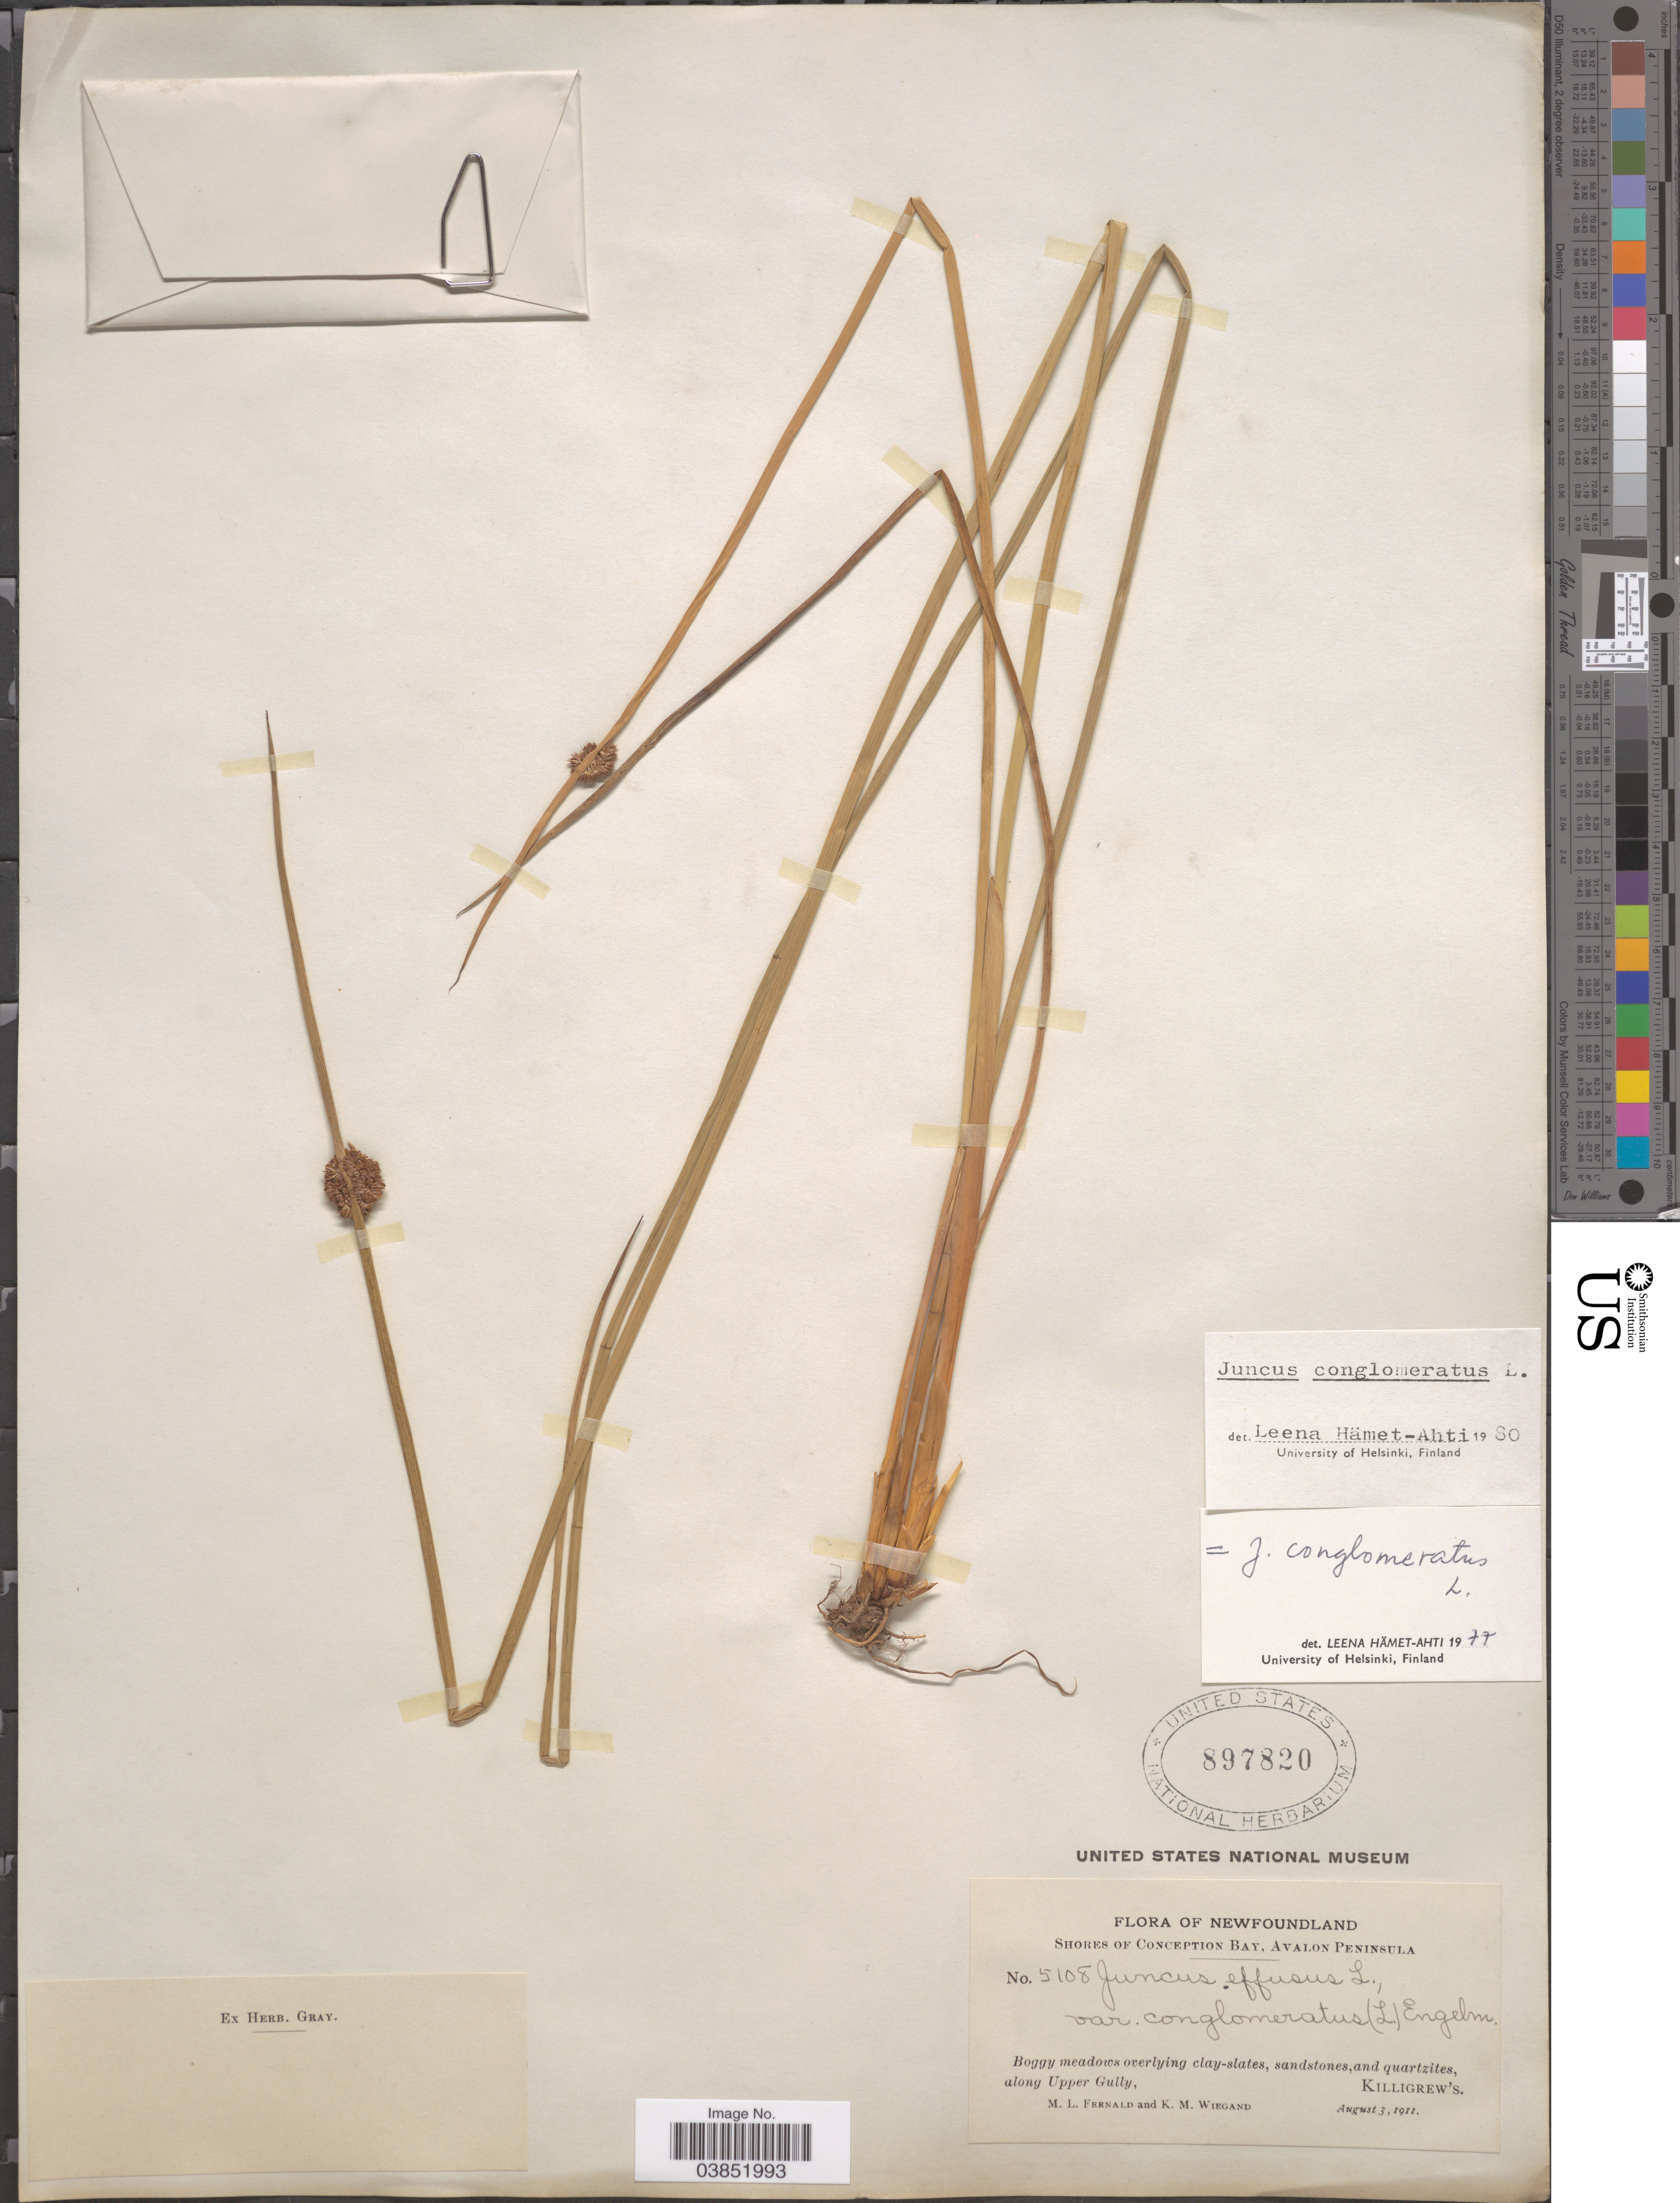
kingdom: Plantae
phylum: Tracheophyta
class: Liliopsida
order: Poales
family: Juncaceae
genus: Juncus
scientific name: Juncus conglomeratus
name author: L.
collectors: M. L. Fernald & K. M. Wiegand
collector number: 5108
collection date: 1911-08-03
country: Canada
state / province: Newfoundland and Labrador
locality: Shores of Conception Bay, Avalon Peninsula. Boggy meadows overlying clay-slates, sandstones, and quartzites, along Upper Gully, Killigrew's.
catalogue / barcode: US 897820